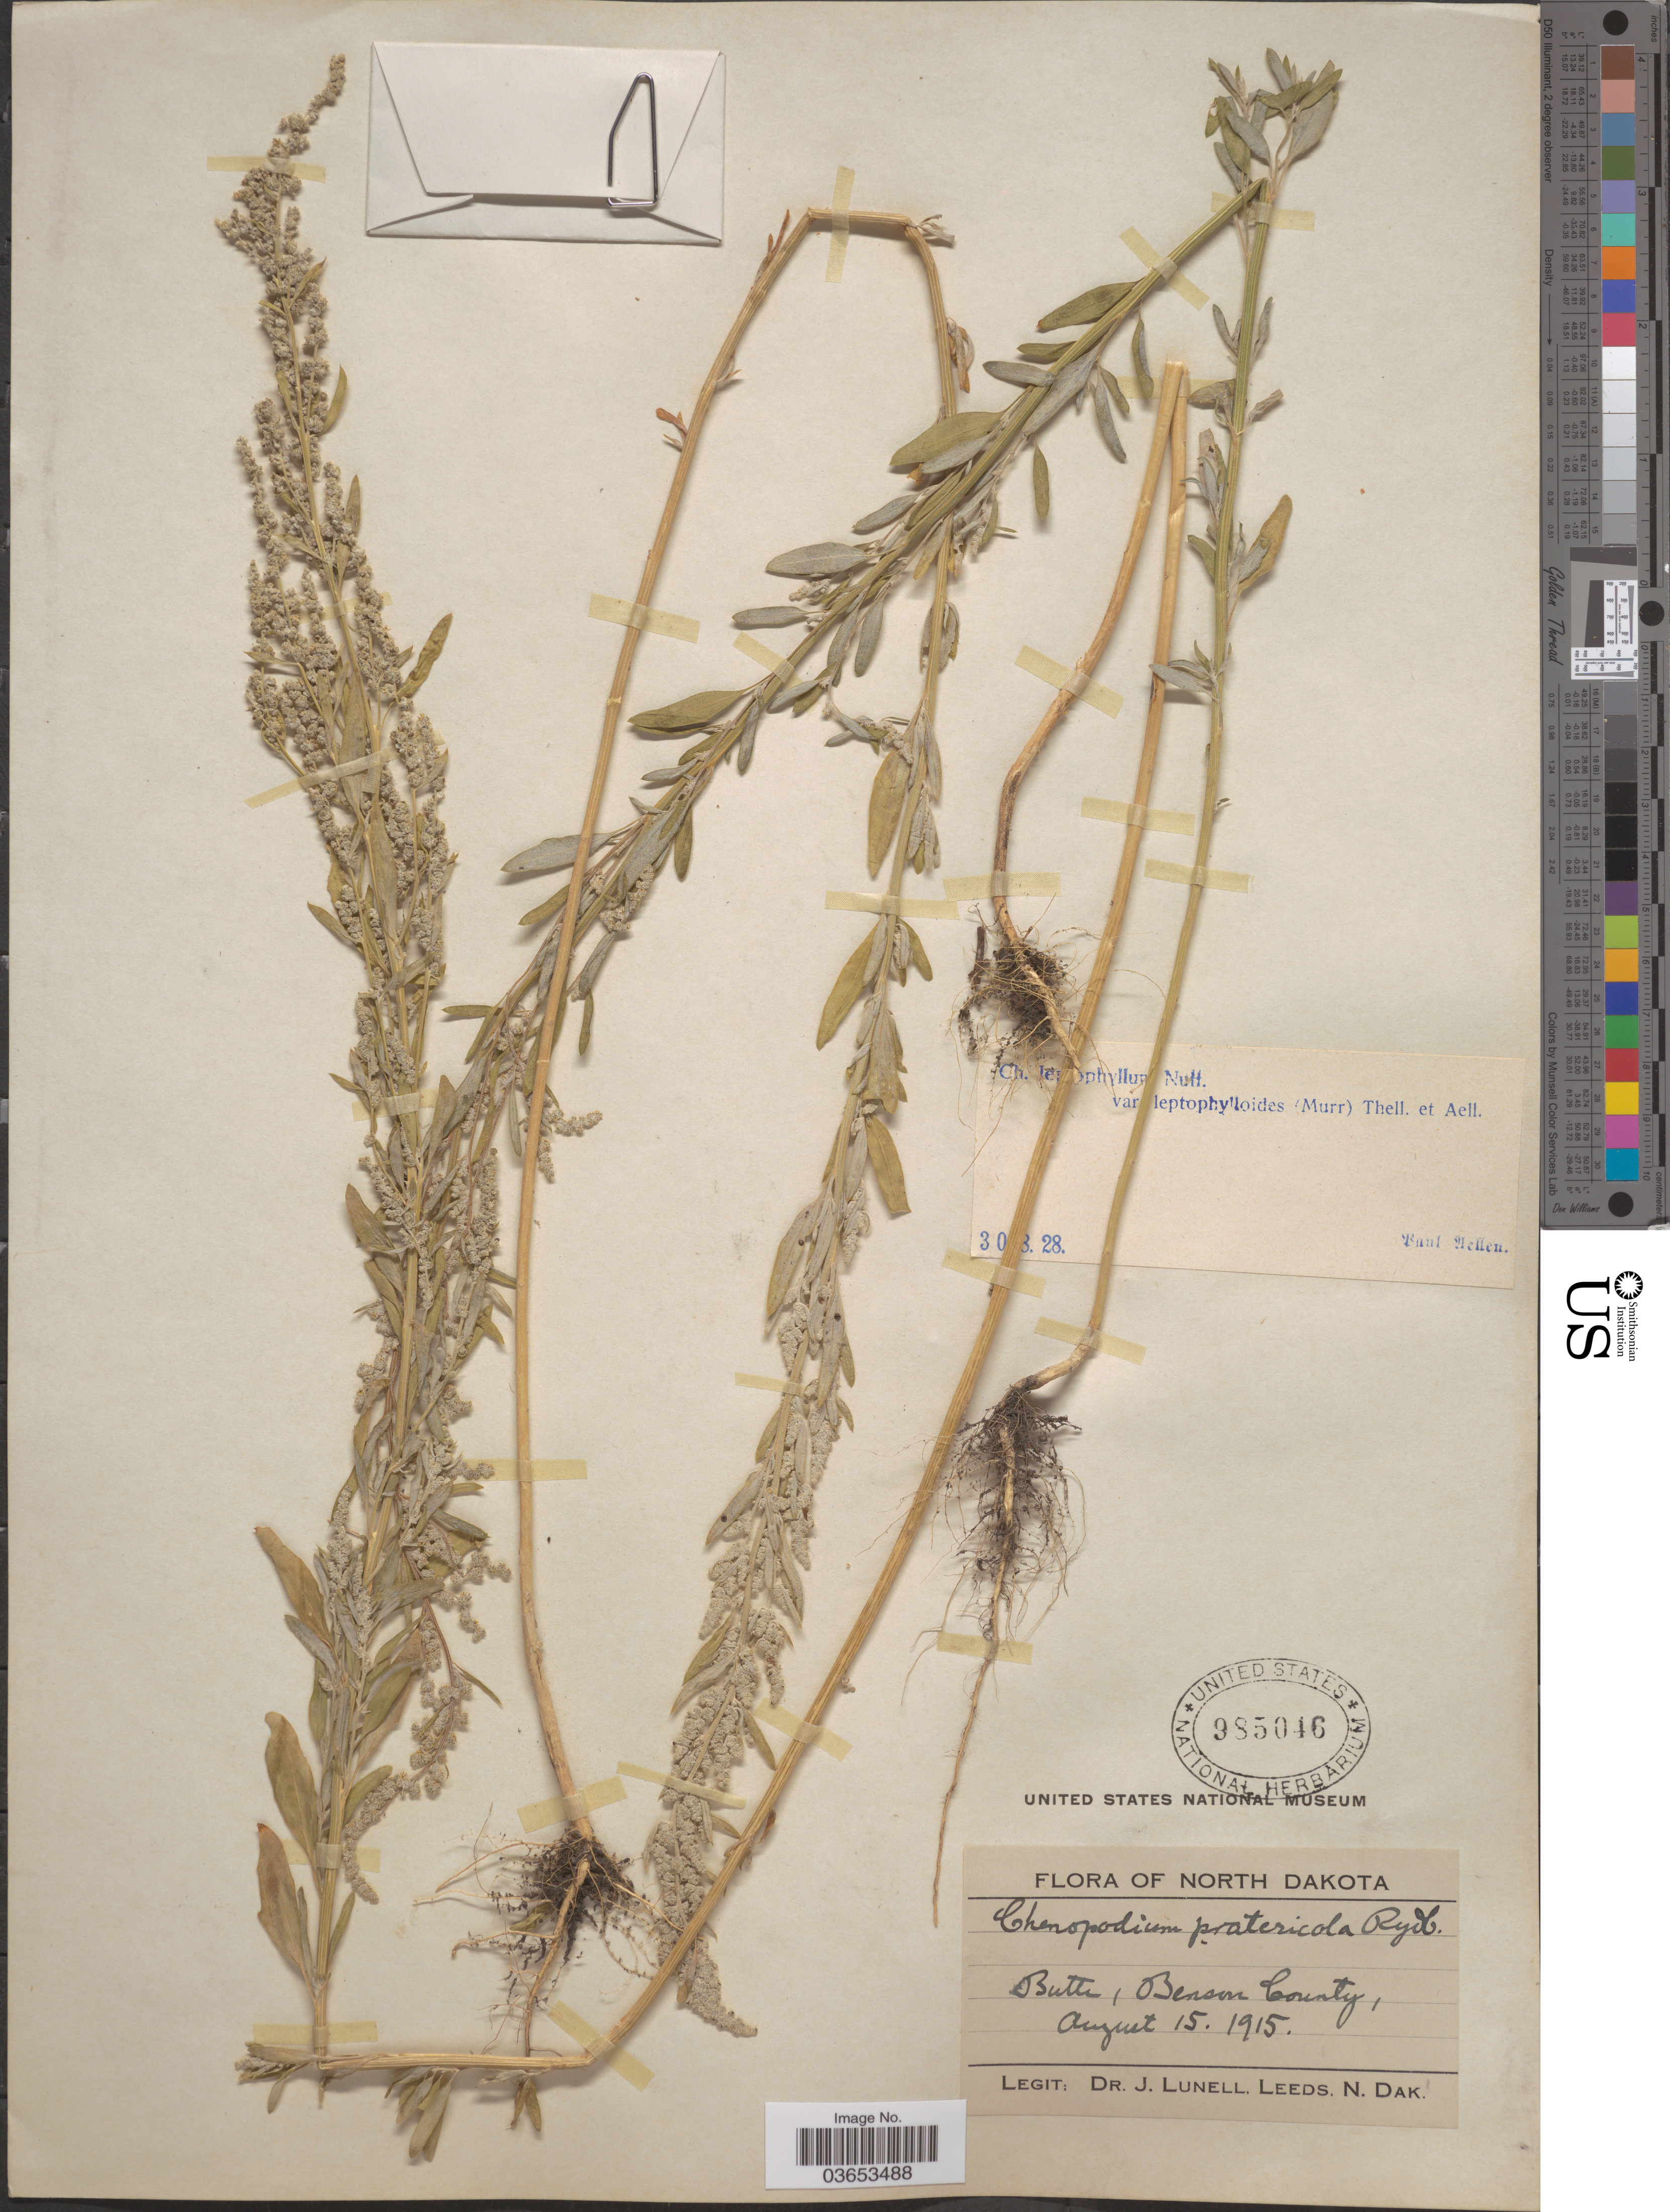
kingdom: Plantae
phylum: Tracheophyta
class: Magnoliopsida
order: Caryophyllales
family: Amaranthaceae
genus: Chenopodium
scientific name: Chenopodium leptophyllum var. leptophylloides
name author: (Murr) Thell. & Aellen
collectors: J. Lunell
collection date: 1915-08-15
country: United States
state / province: North Dakota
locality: Butte, Benson County.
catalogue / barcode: US 985046